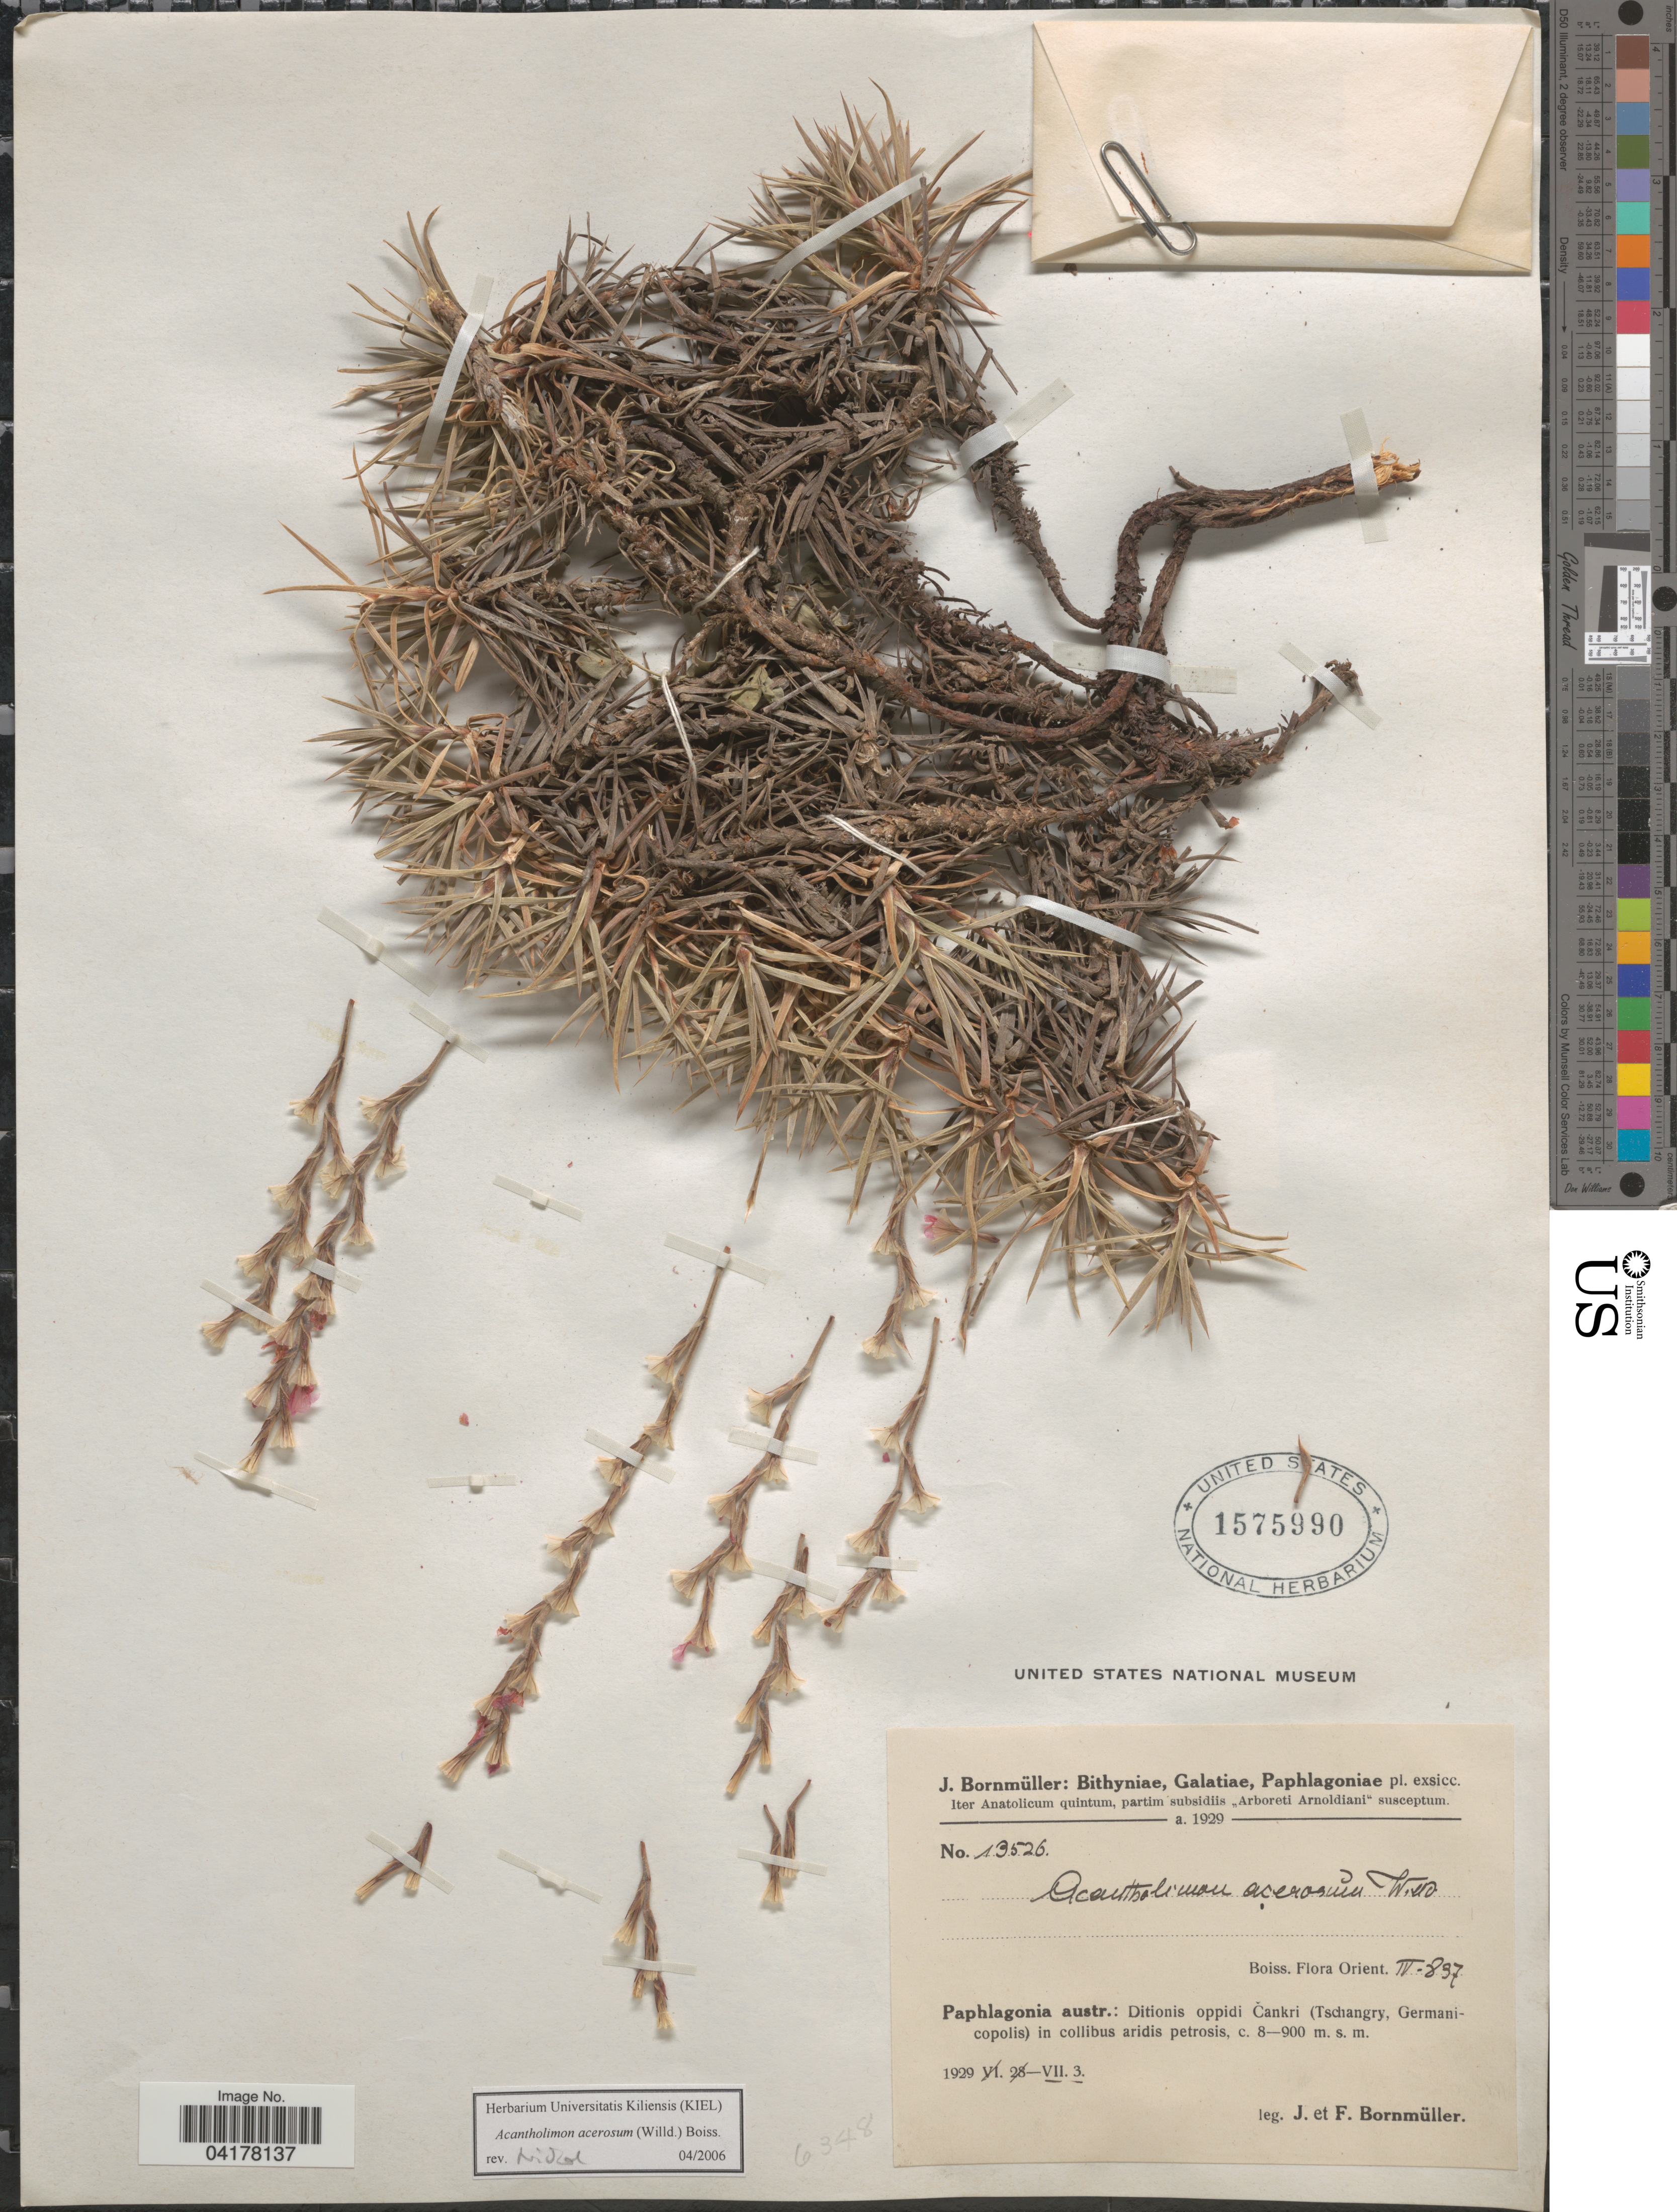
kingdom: Plantae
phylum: Tracheophyta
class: Magnoliopsida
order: Caryophyllales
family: Plumbaginaceae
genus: Acantholimon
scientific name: Acantholimon acerosum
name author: (Willd.) Boiss.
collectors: J. Bornmüller & F. Bornmüller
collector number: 13526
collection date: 1929-07-03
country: Turkey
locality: Iter Anatolicum quintum, partim subsidiis ,,Arboreti Arnoldiani' susceptum. Paphlagonia austr.: Ditionis oppidi Čankri (Tschangry, Germanicopolis) in collibus aridis petrosis.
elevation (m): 800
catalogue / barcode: US 1575990